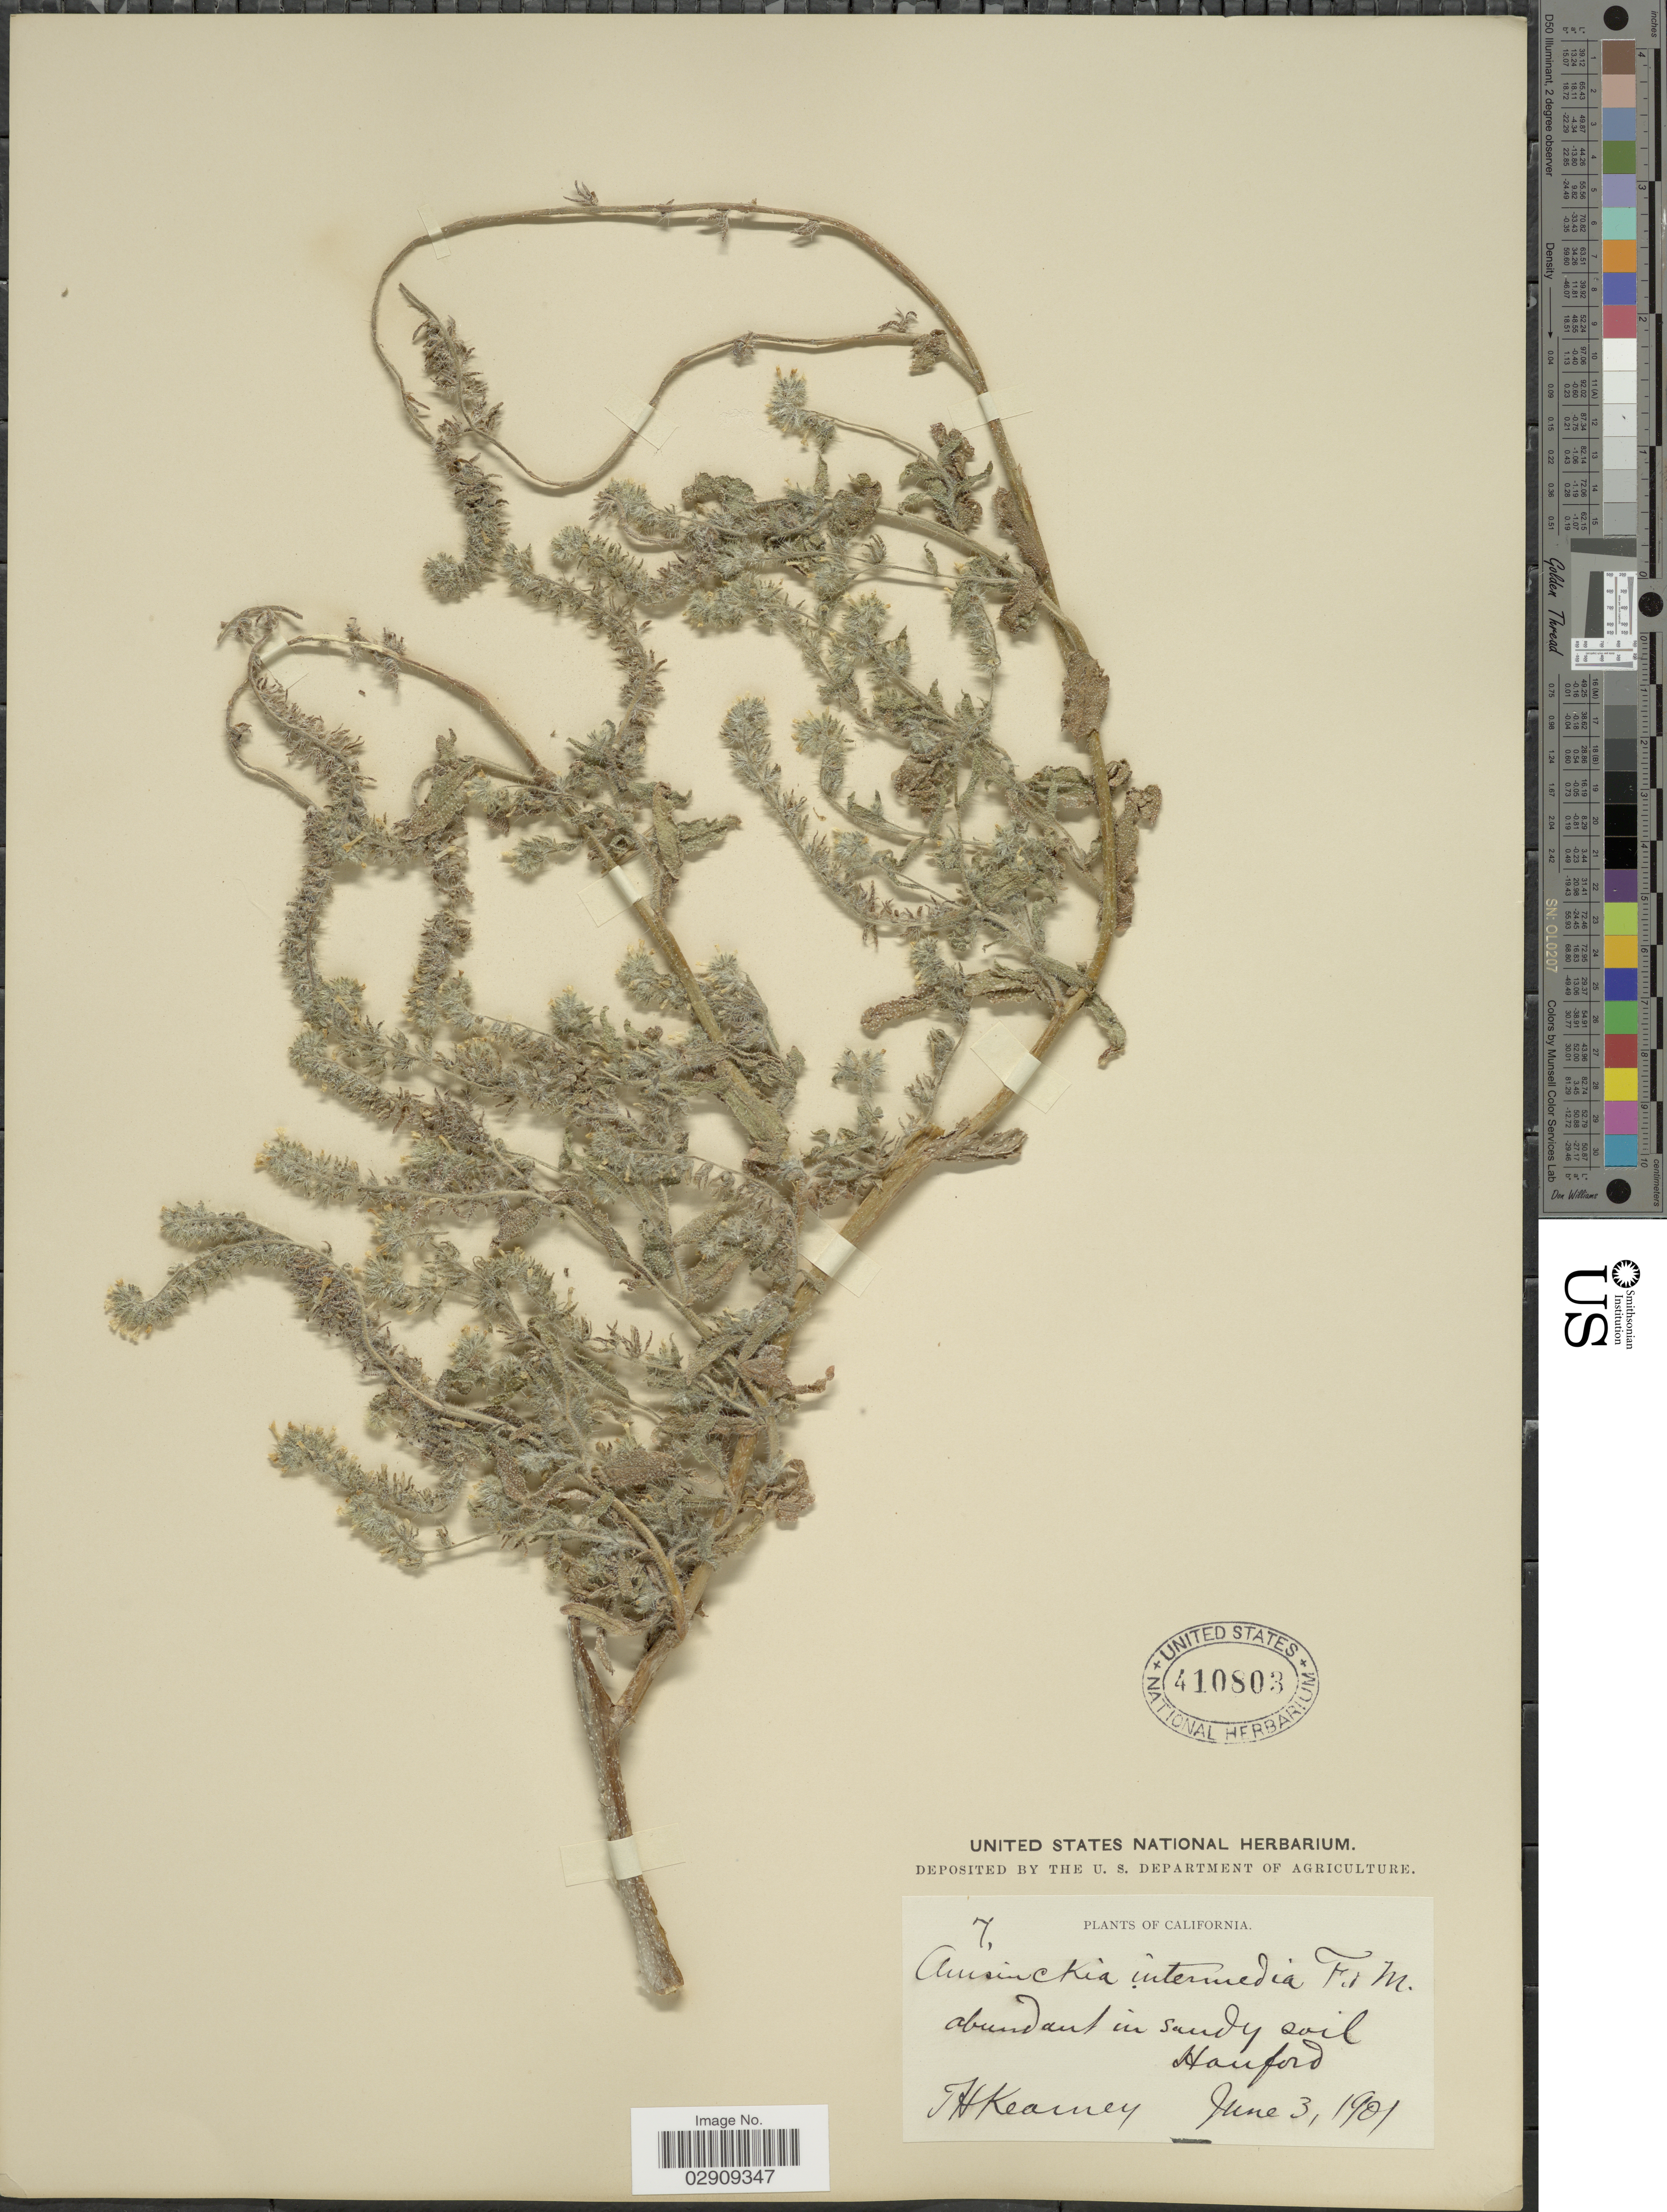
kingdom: Plantae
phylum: Tracheophyta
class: Magnoliopsida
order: Boraginales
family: Boraginaceae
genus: Amsinckia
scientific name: Amsinckia menziesii var. intermedia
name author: (Fisch. & C.A. Mey.) Ganders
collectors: T. H. Kearney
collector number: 7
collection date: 1901-06-03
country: United States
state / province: California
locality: Hanford.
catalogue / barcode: US 410803